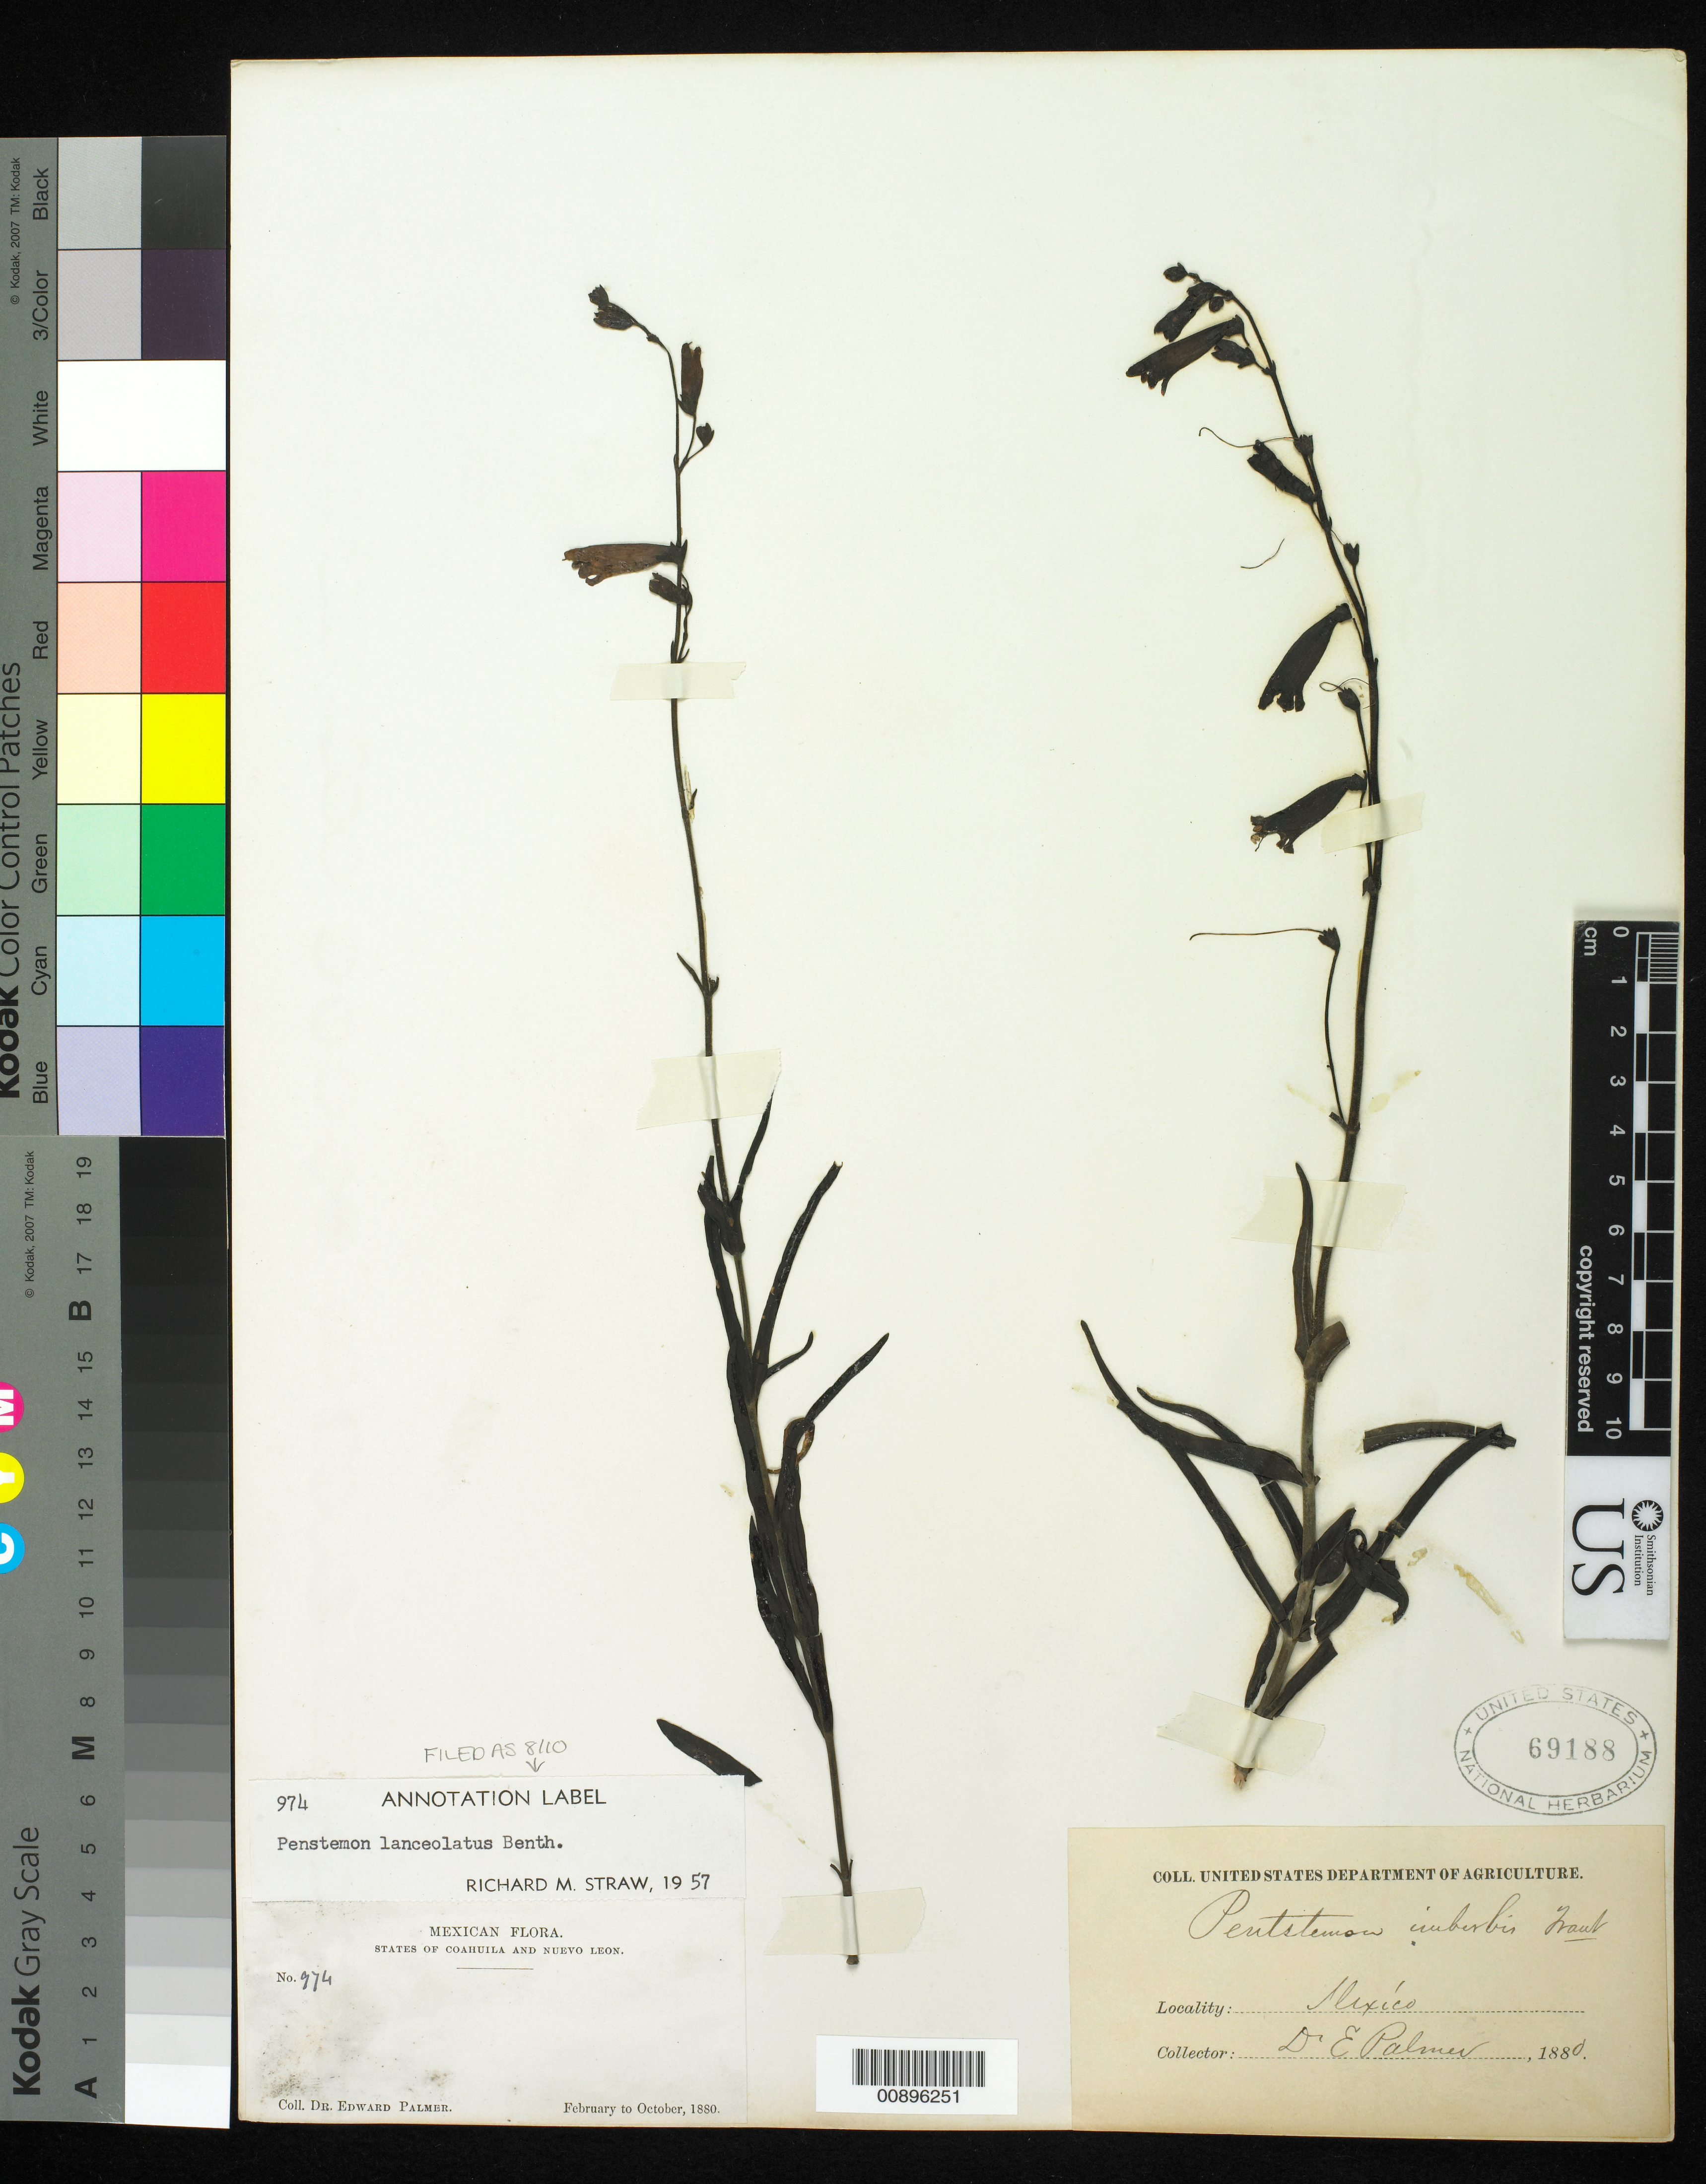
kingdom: Plantae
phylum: Tracheophyta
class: Magnoliopsida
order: Lamiales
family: Plantaginaceae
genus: Penstemon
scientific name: Penstemon lanceolatus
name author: Benth.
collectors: E. Palmer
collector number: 974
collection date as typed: Feb 1880 to -- Oct 1880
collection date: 1880-02/1880-10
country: Mexico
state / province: Coahuila / Nuevo León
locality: States of Coahuila and Nuevo León.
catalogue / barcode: US 69188